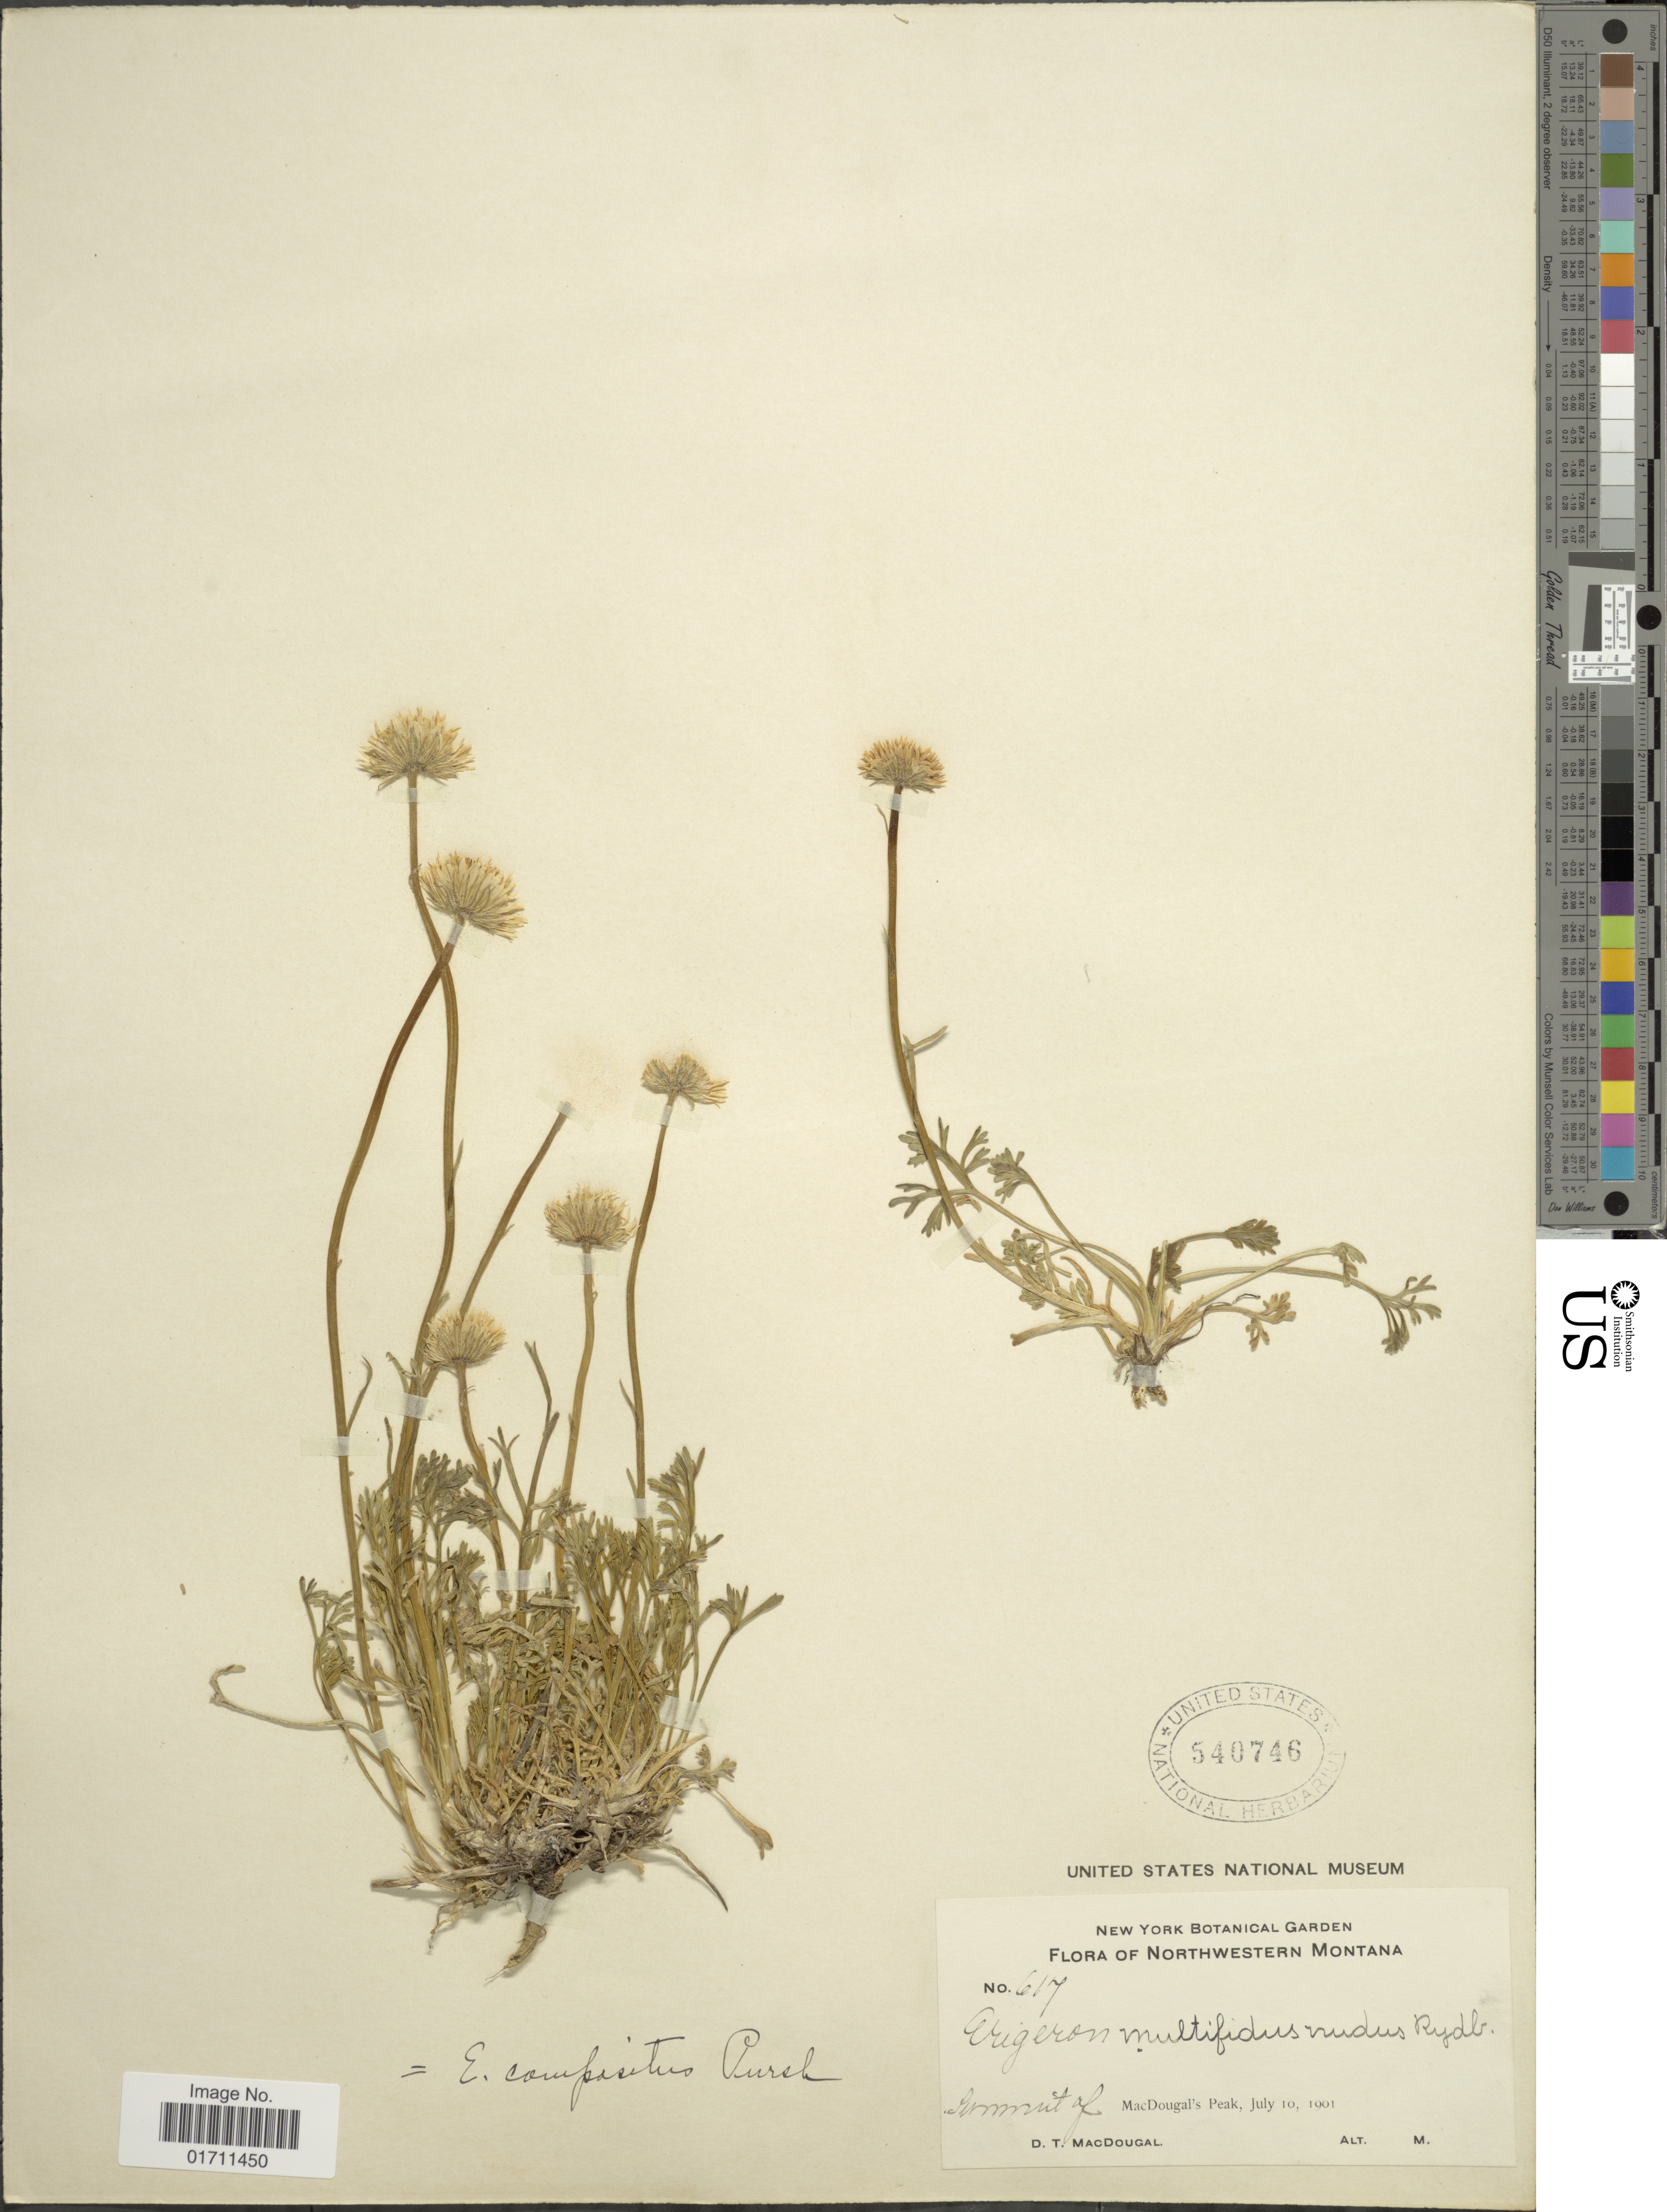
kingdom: Plantae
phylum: Tracheophyta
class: Magnoliopsida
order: Asterales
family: Asteraceae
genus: Erigeron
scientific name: Erigeron compositus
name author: Pursh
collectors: D. T. MacDougal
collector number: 617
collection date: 1901-07-10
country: United States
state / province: Montana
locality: Northwestern Montana, Summit of MacDougal's Peak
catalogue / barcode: US 540746